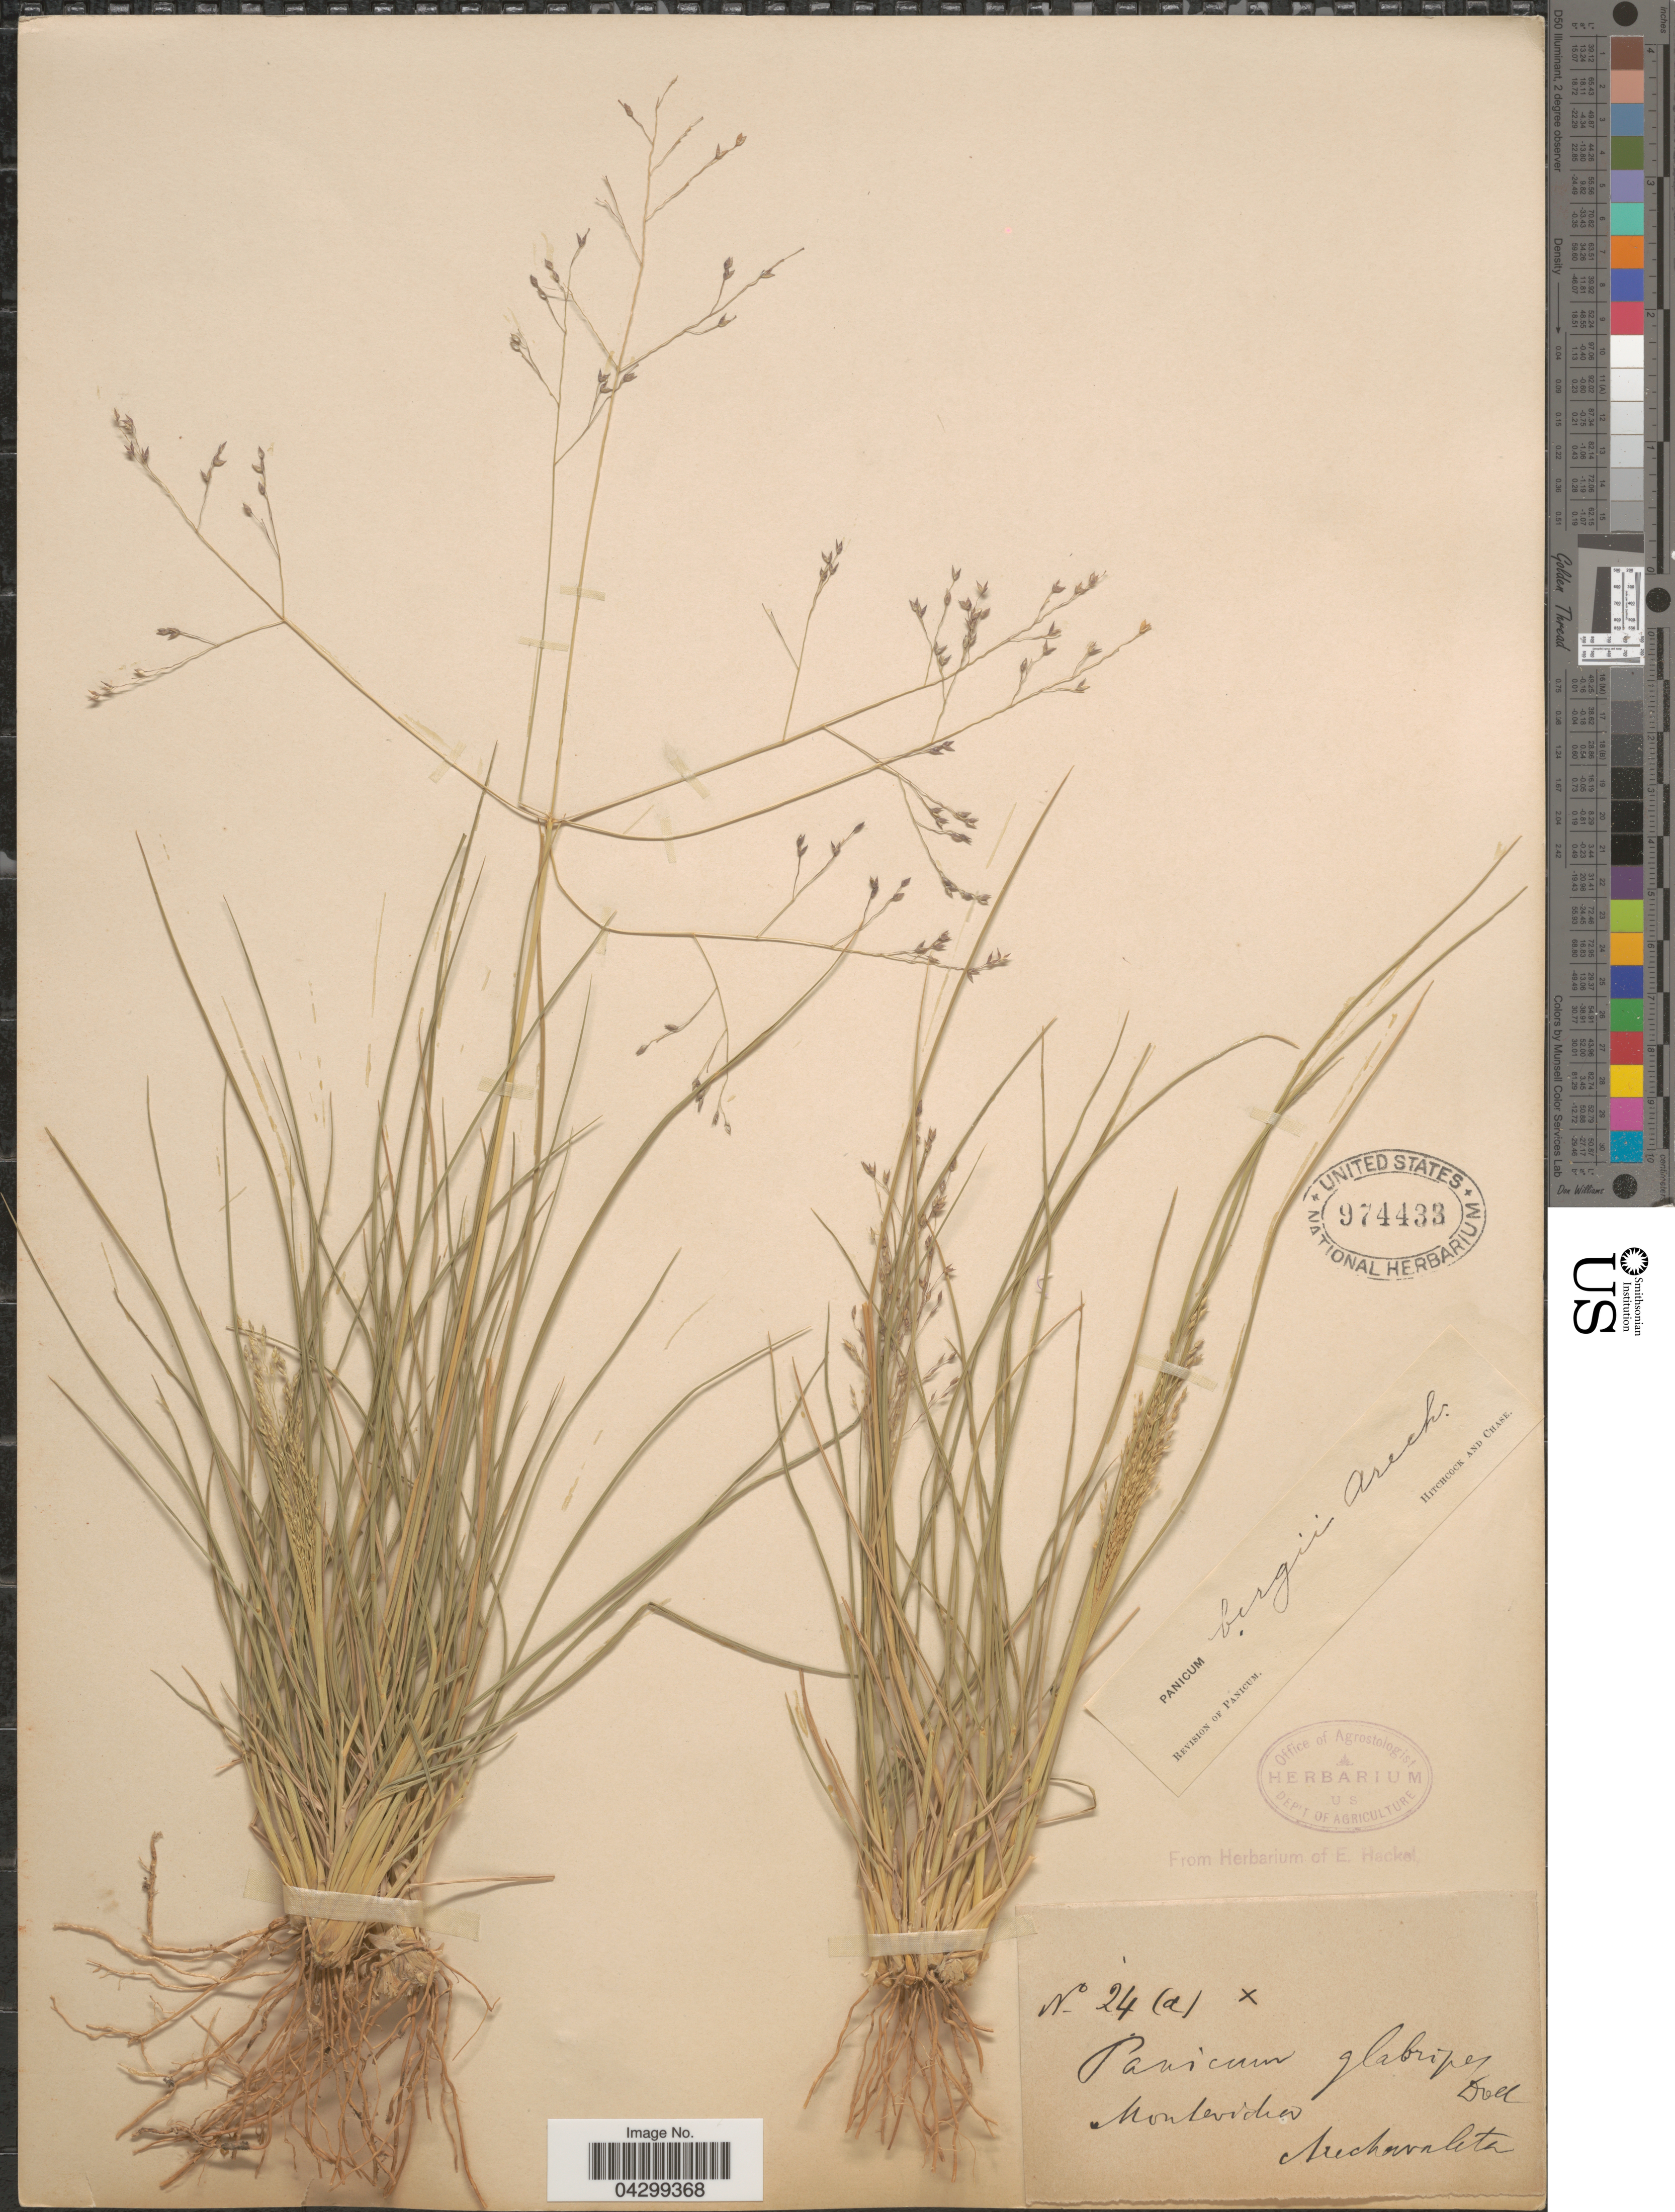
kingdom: Plantae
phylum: Tracheophyta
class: Liliopsida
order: Poales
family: Poaceae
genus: Panicum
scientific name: Panicum bergii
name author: Arechav.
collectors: Arechavaleta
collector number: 24(a)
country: Uruguay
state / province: Montevideo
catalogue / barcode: US 974433